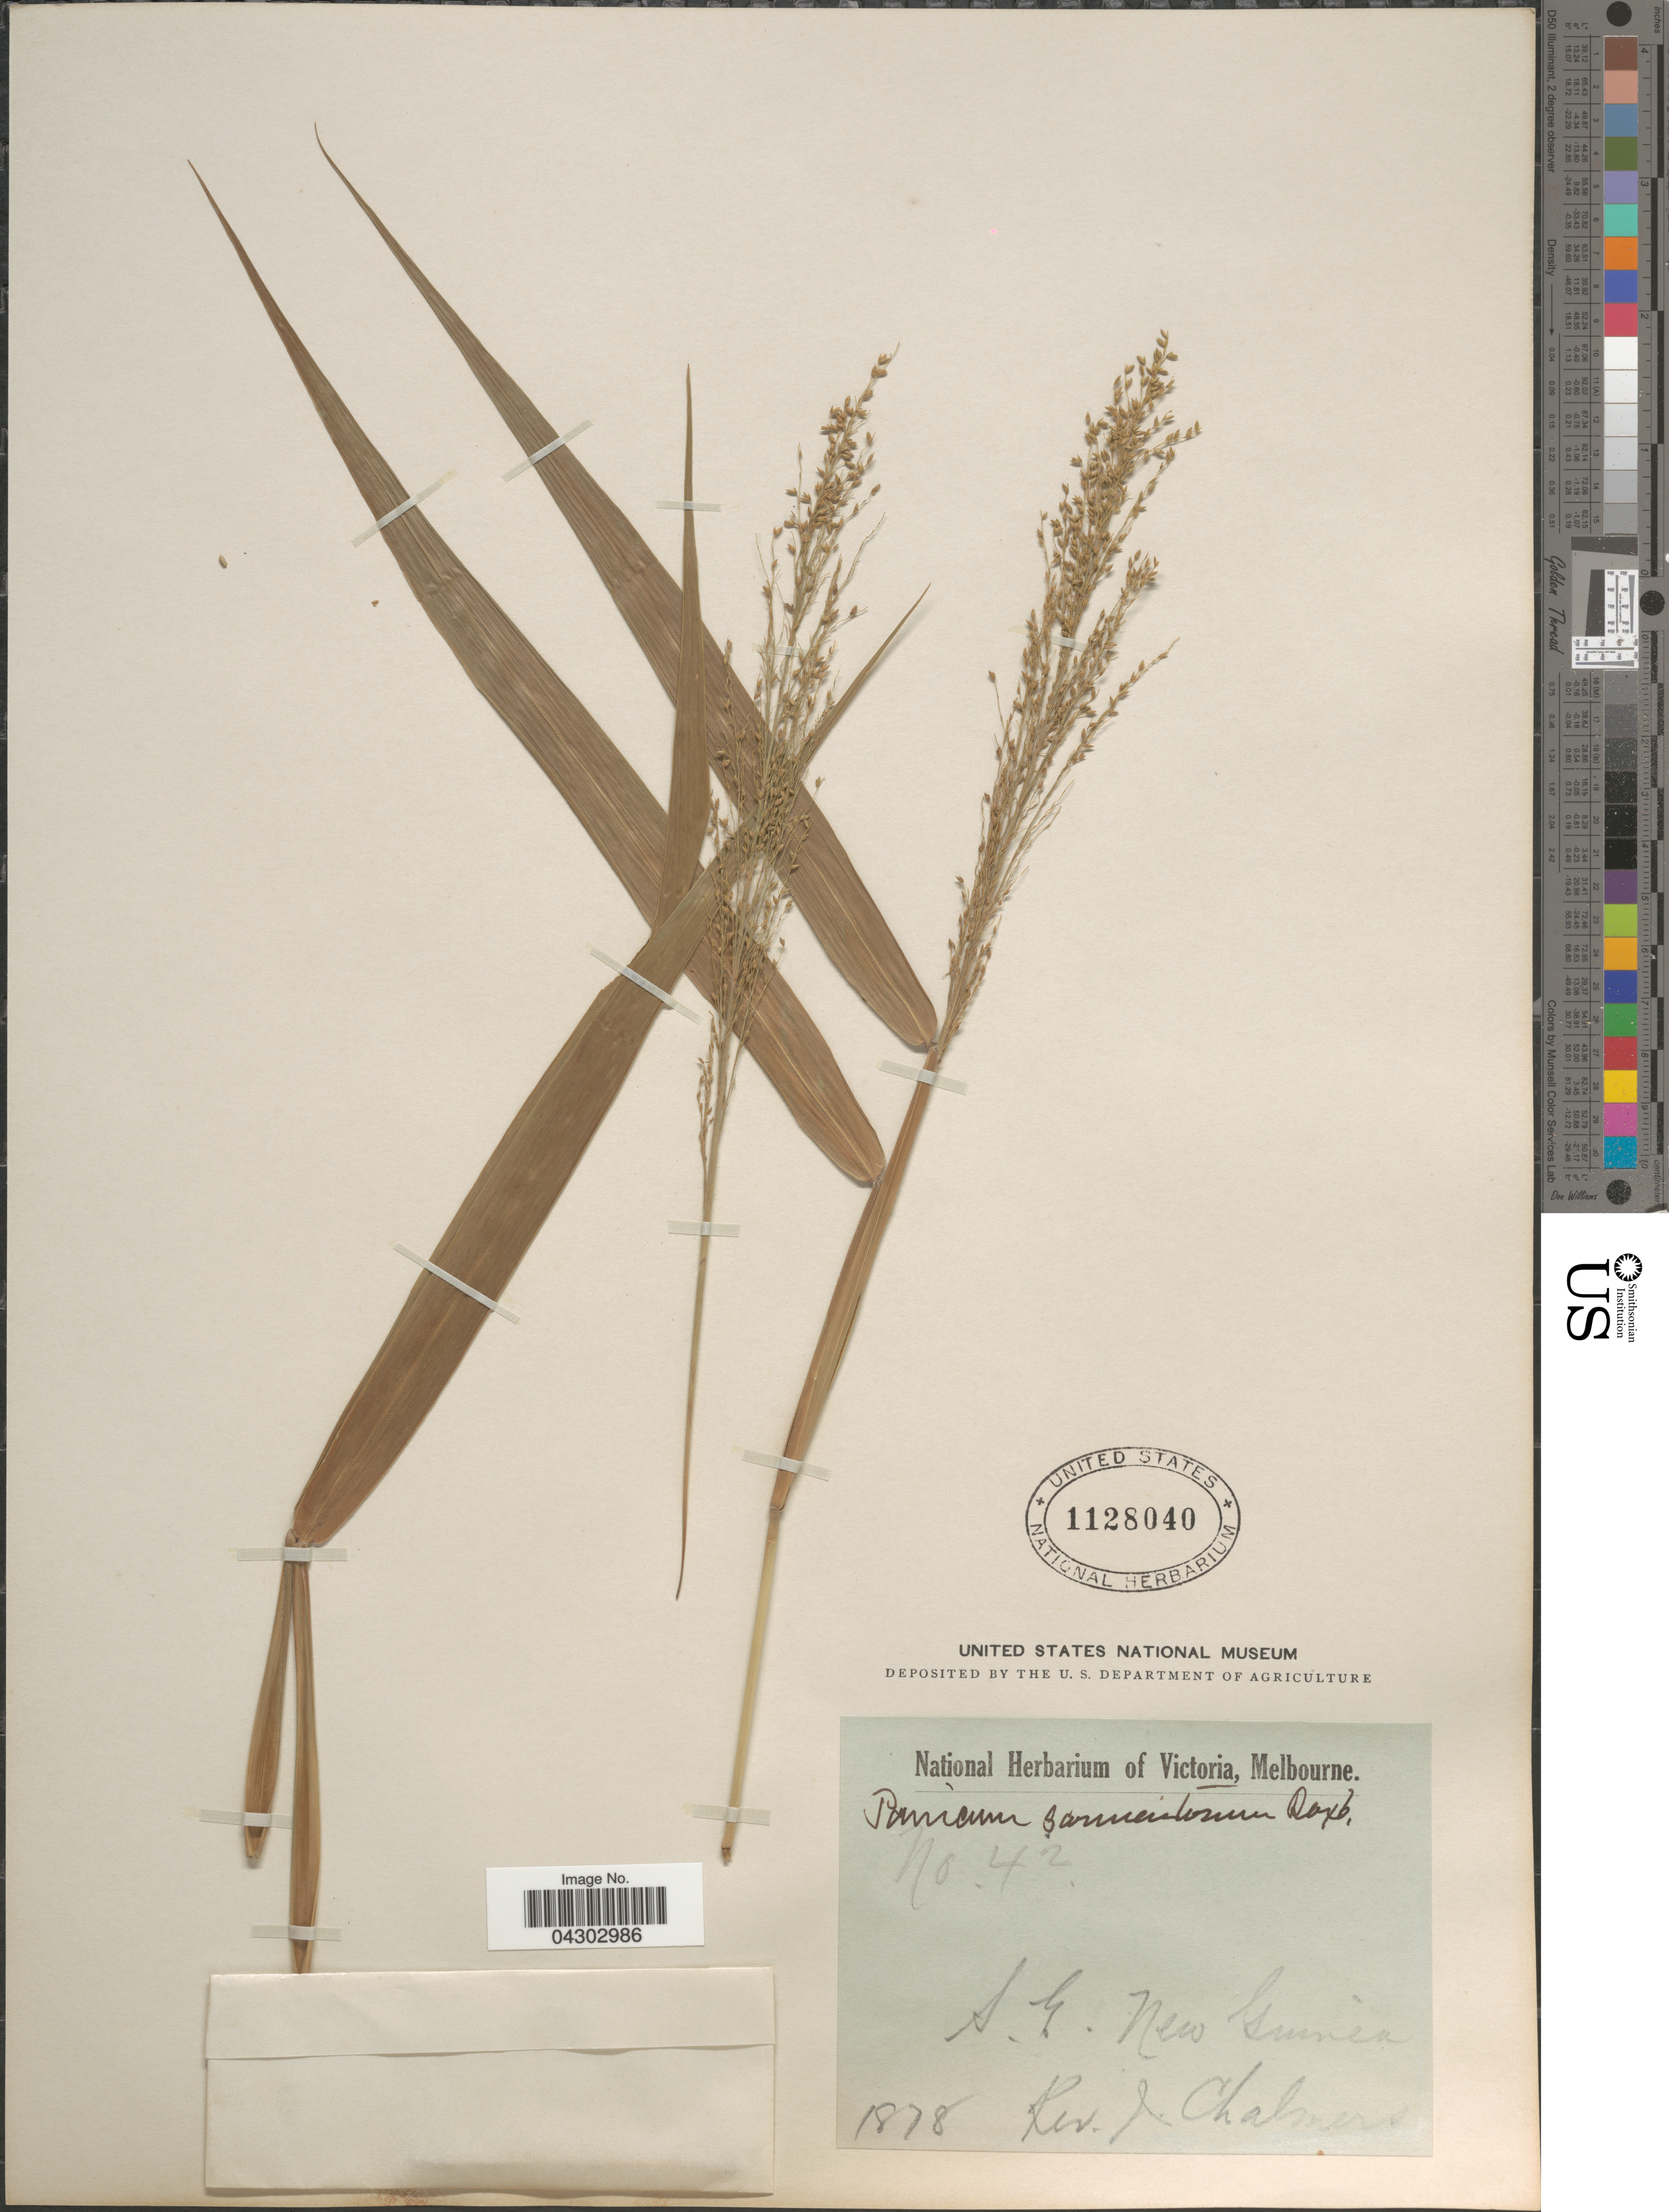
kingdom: Plantae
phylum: Tracheophyta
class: Liliopsida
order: Poales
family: Poaceae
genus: Panicum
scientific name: Panicum sarmentosum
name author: Roxb.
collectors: J. Chalmers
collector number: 42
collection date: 1878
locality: S. G. New Guinea.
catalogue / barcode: US 1128040